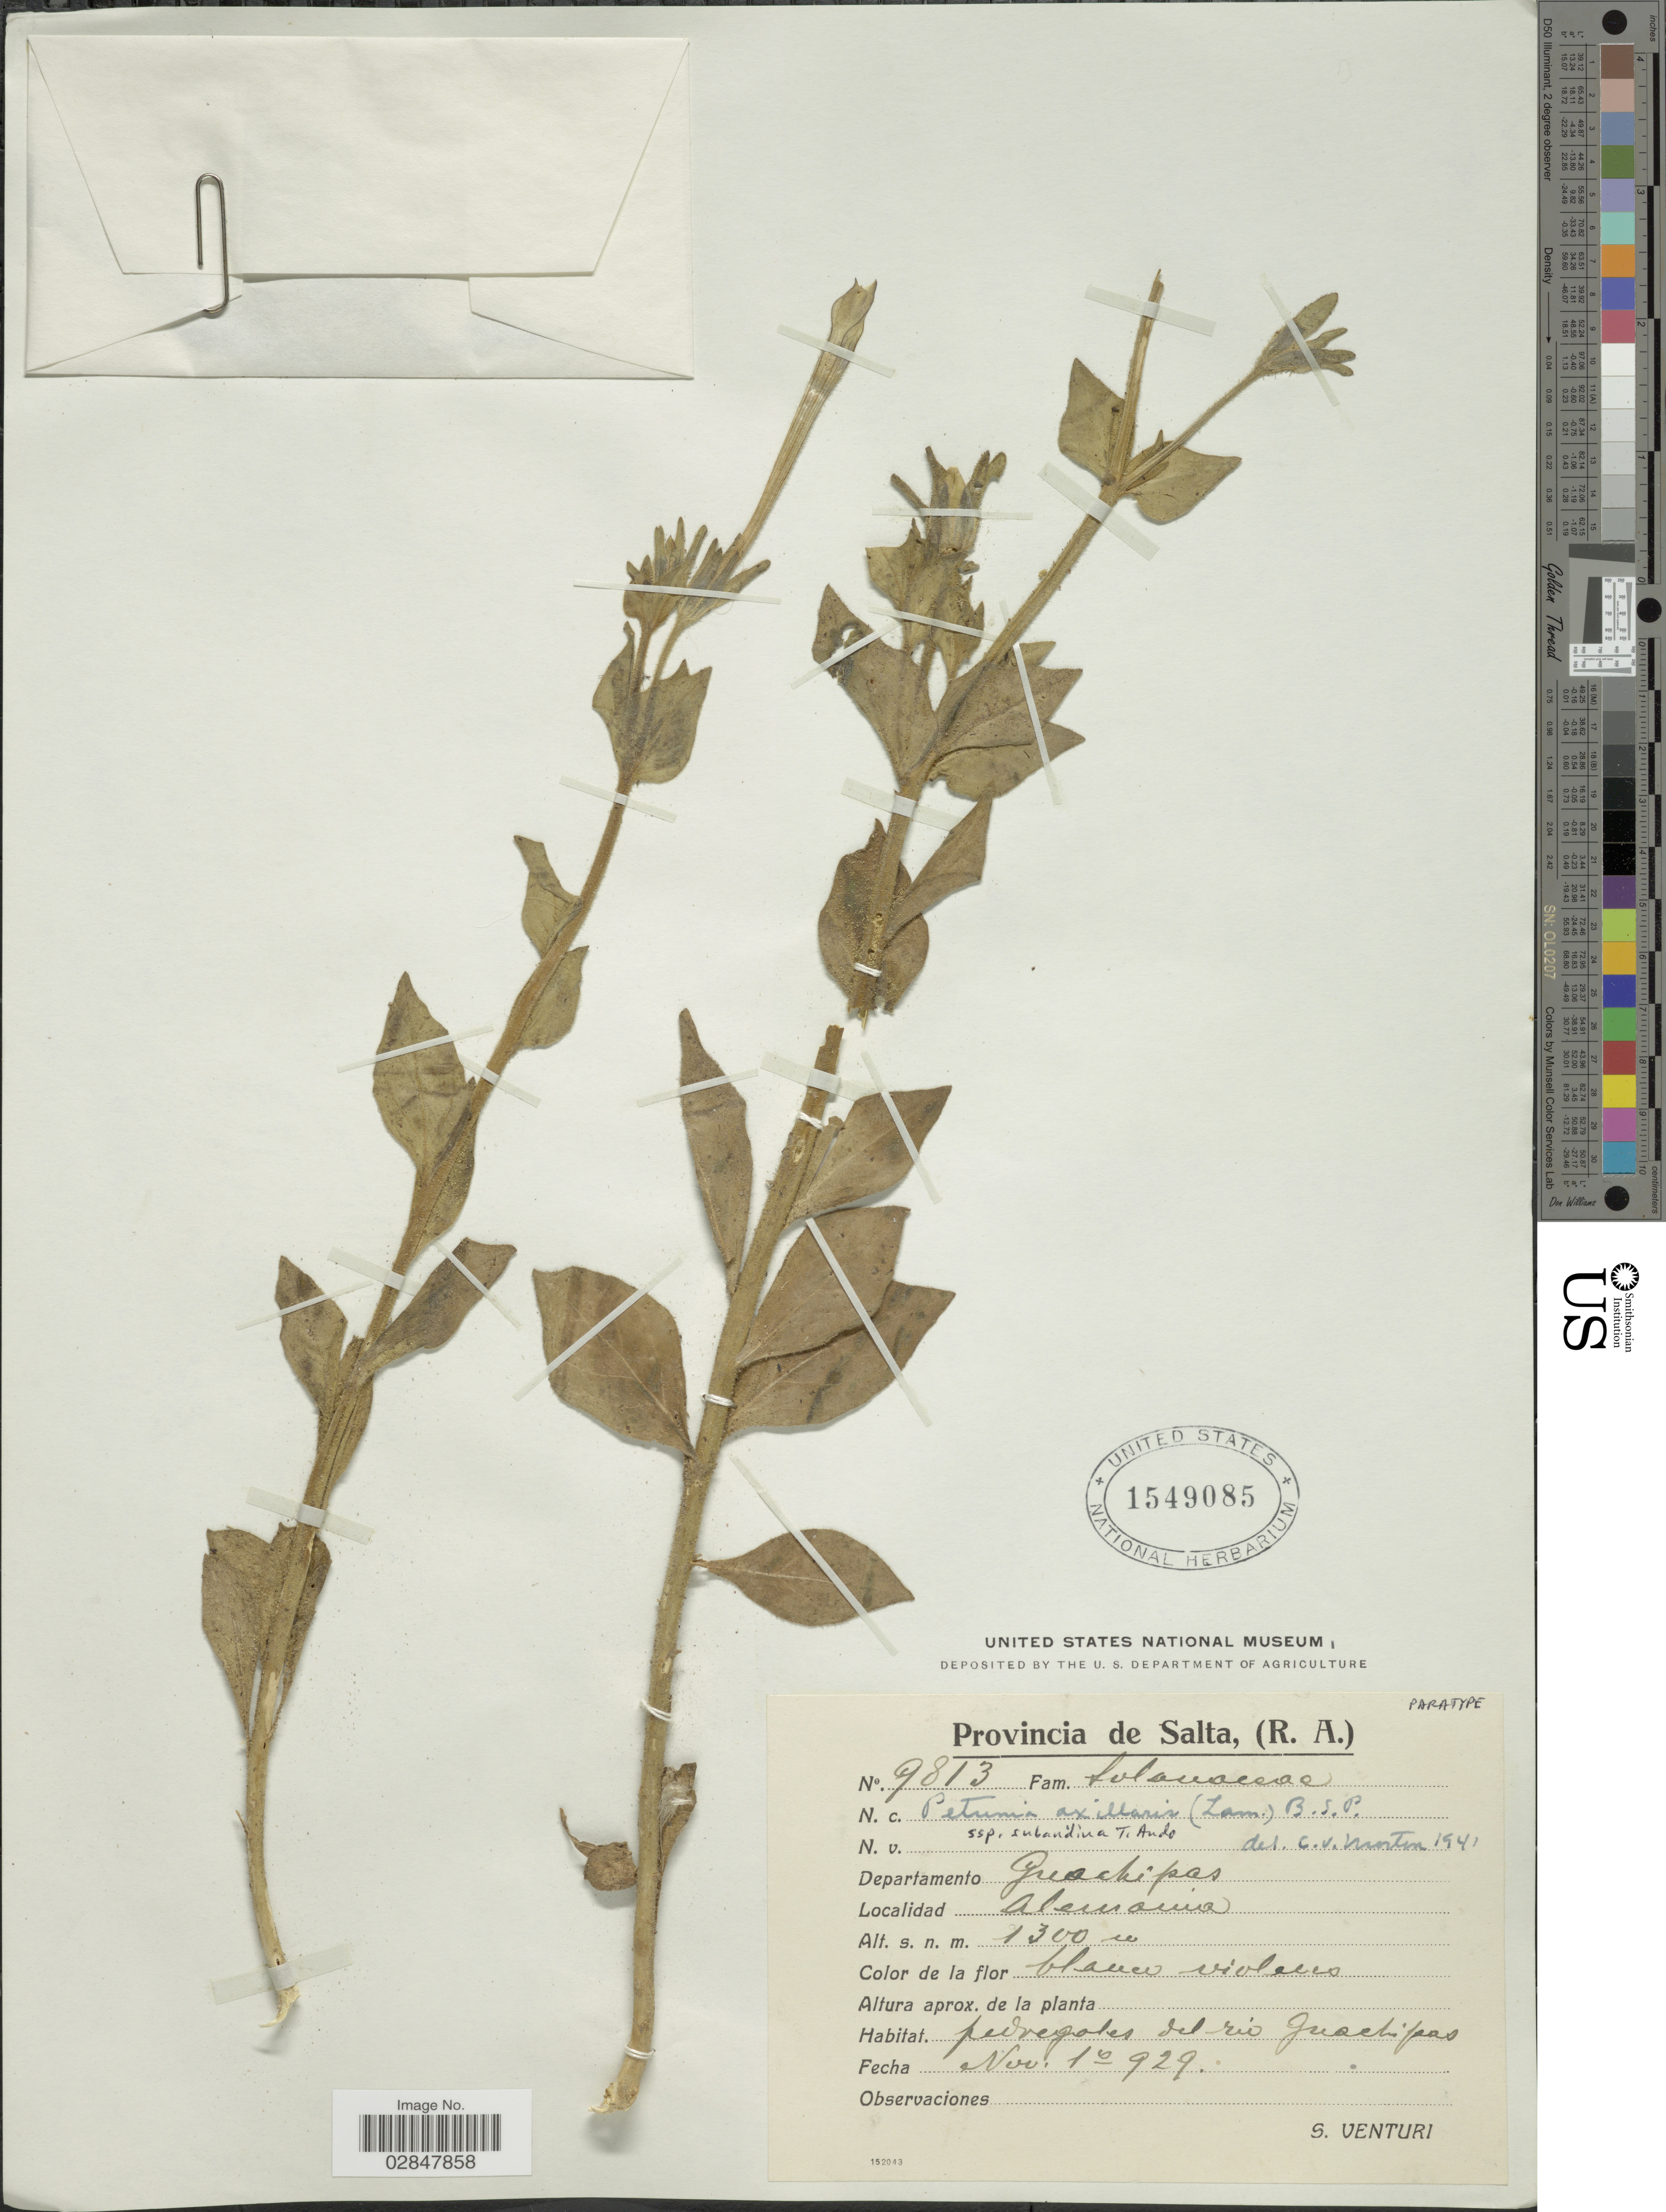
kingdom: Plantae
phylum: Tracheophyta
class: Magnoliopsida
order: Solanales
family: Solanaceae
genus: Petunia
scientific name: Petunia axillaris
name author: (Lam.) Britton, Stearns & Poggenb.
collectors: S. Venturi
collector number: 9813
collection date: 1929-11-01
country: Argentina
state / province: Salta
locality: (R.A.), Departamento Guachipas, Alemania.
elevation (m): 1300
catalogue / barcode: US 1549085